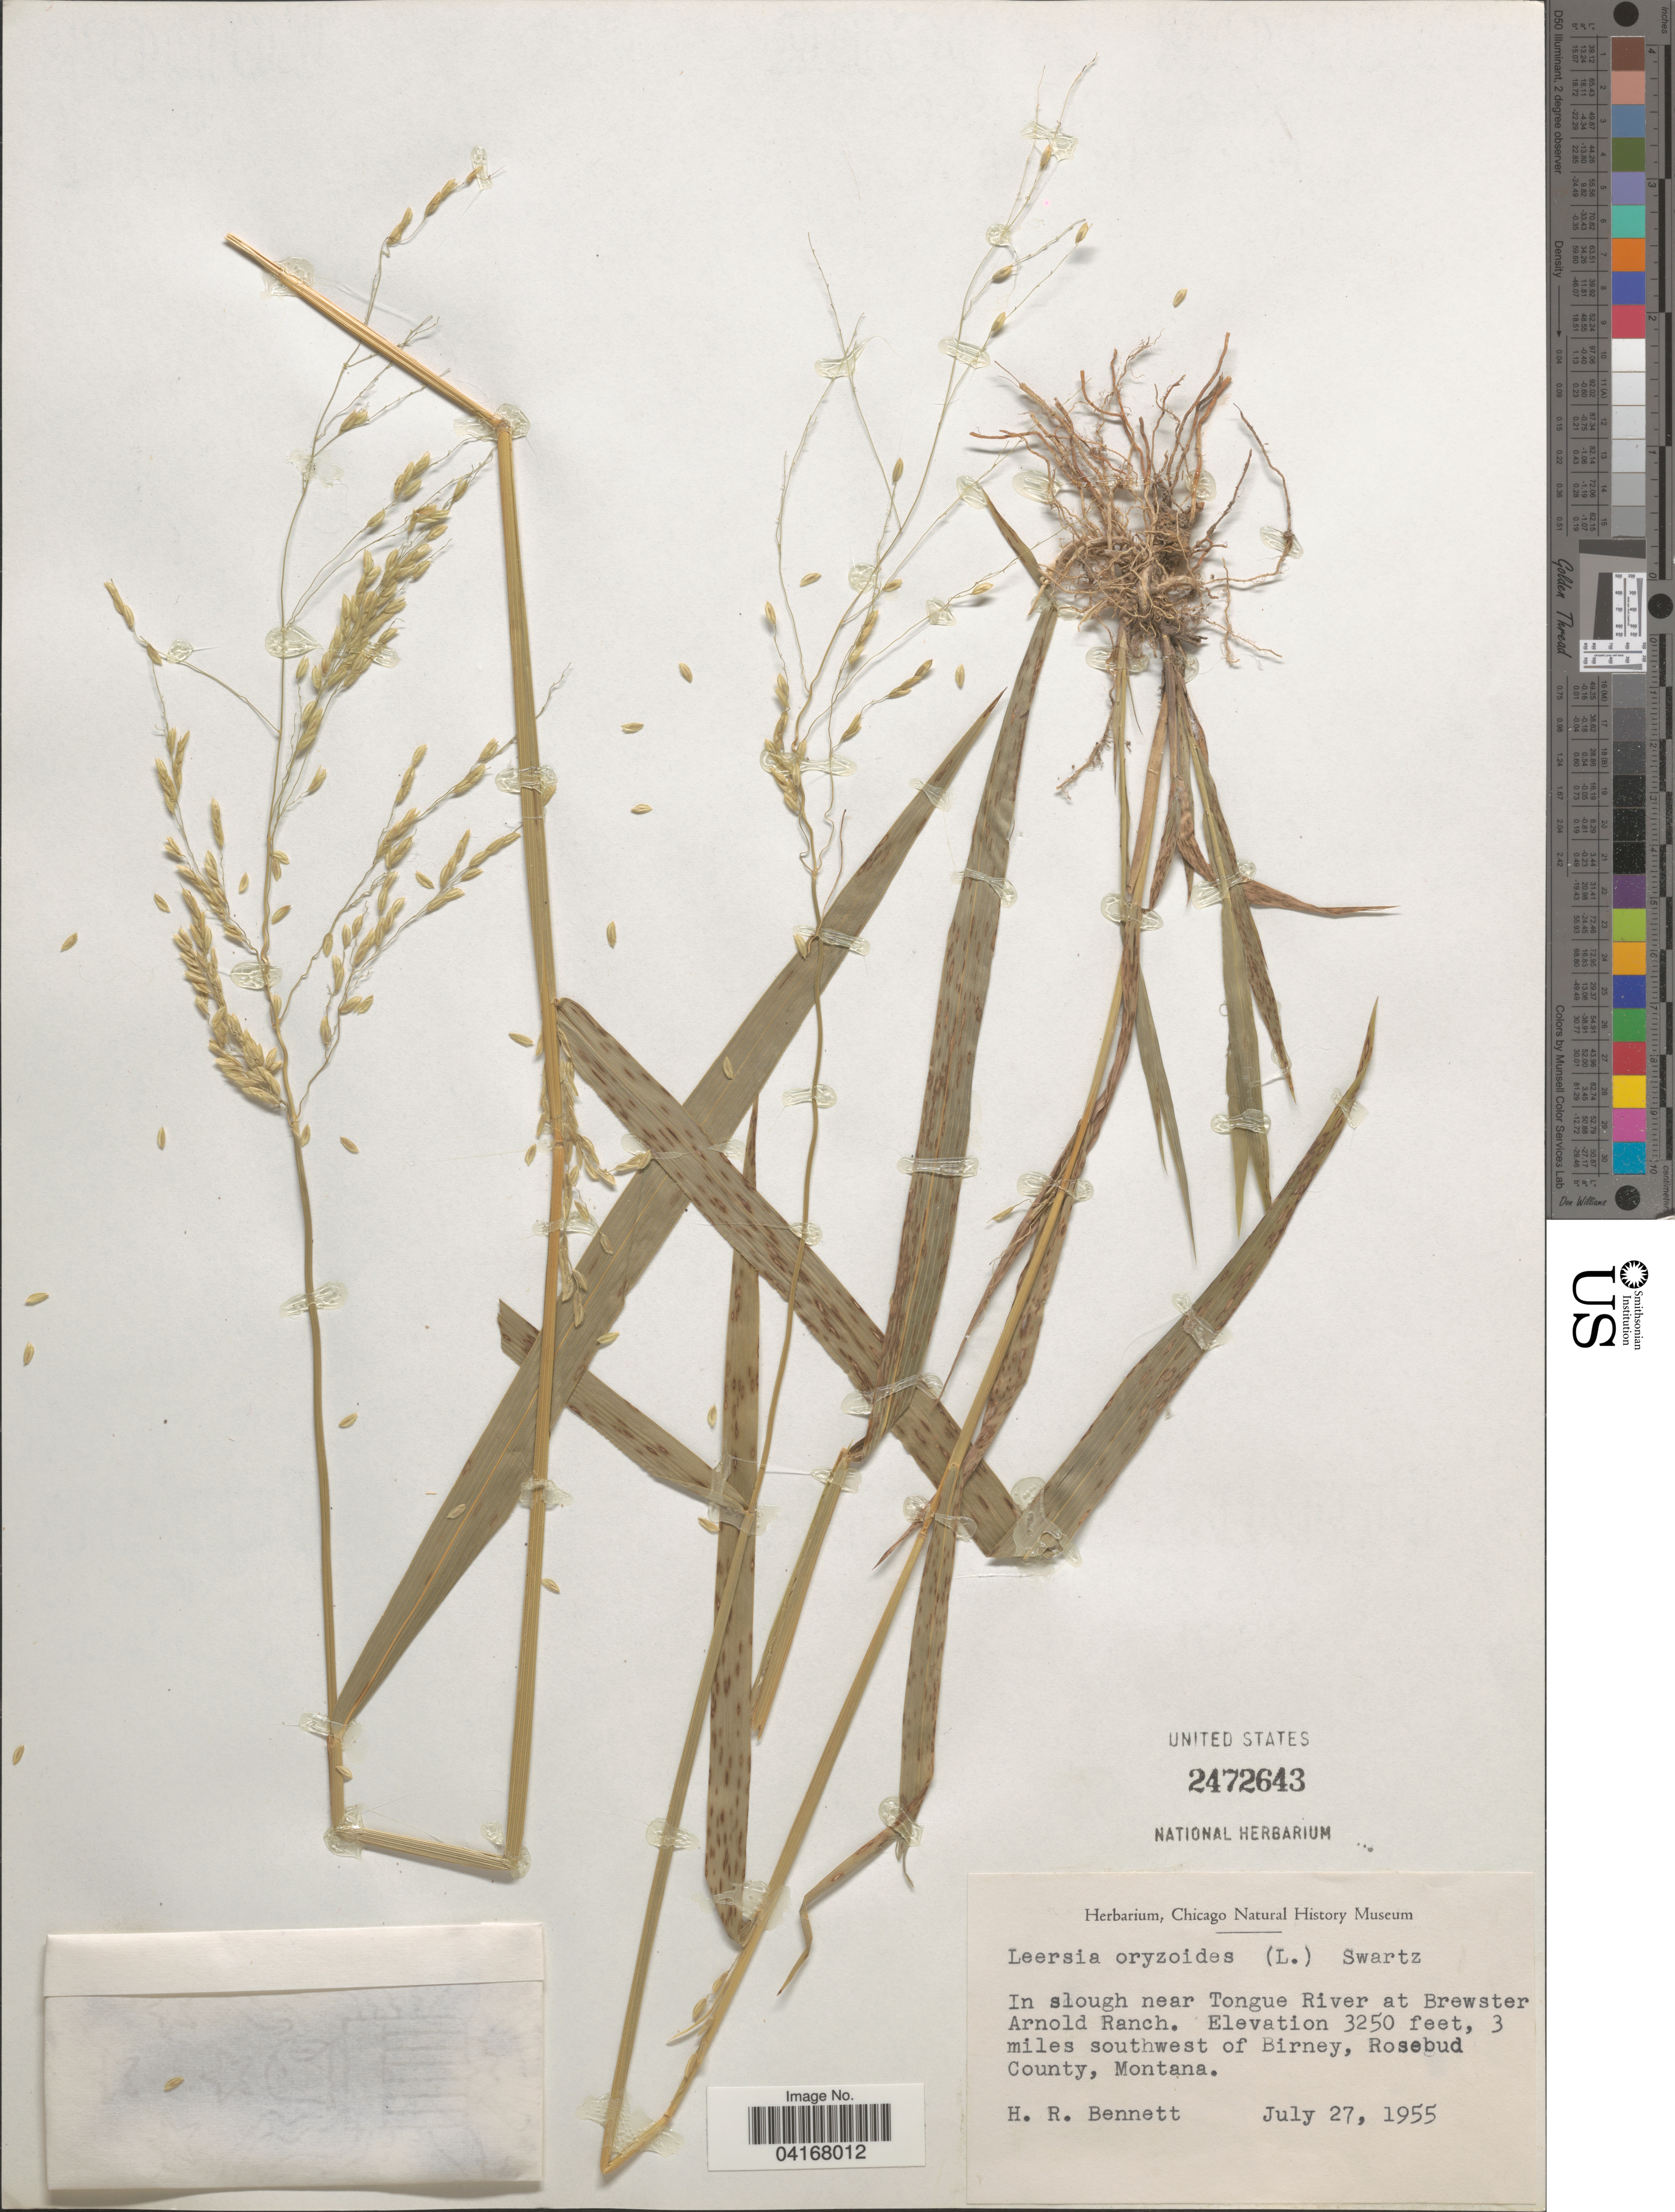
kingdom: Plantae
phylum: Tracheophyta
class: Liliopsida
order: Poales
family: Poaceae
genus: Leersia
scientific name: Leersia oryzoides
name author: (L.) Sw.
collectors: H. R. Bennett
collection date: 1955-07-27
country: United States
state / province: Montana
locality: In slough near Tongue River at Brewster Arnold Ranch. 3 miles southwest of Birney, Rosebud County.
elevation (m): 991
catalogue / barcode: US 2472643